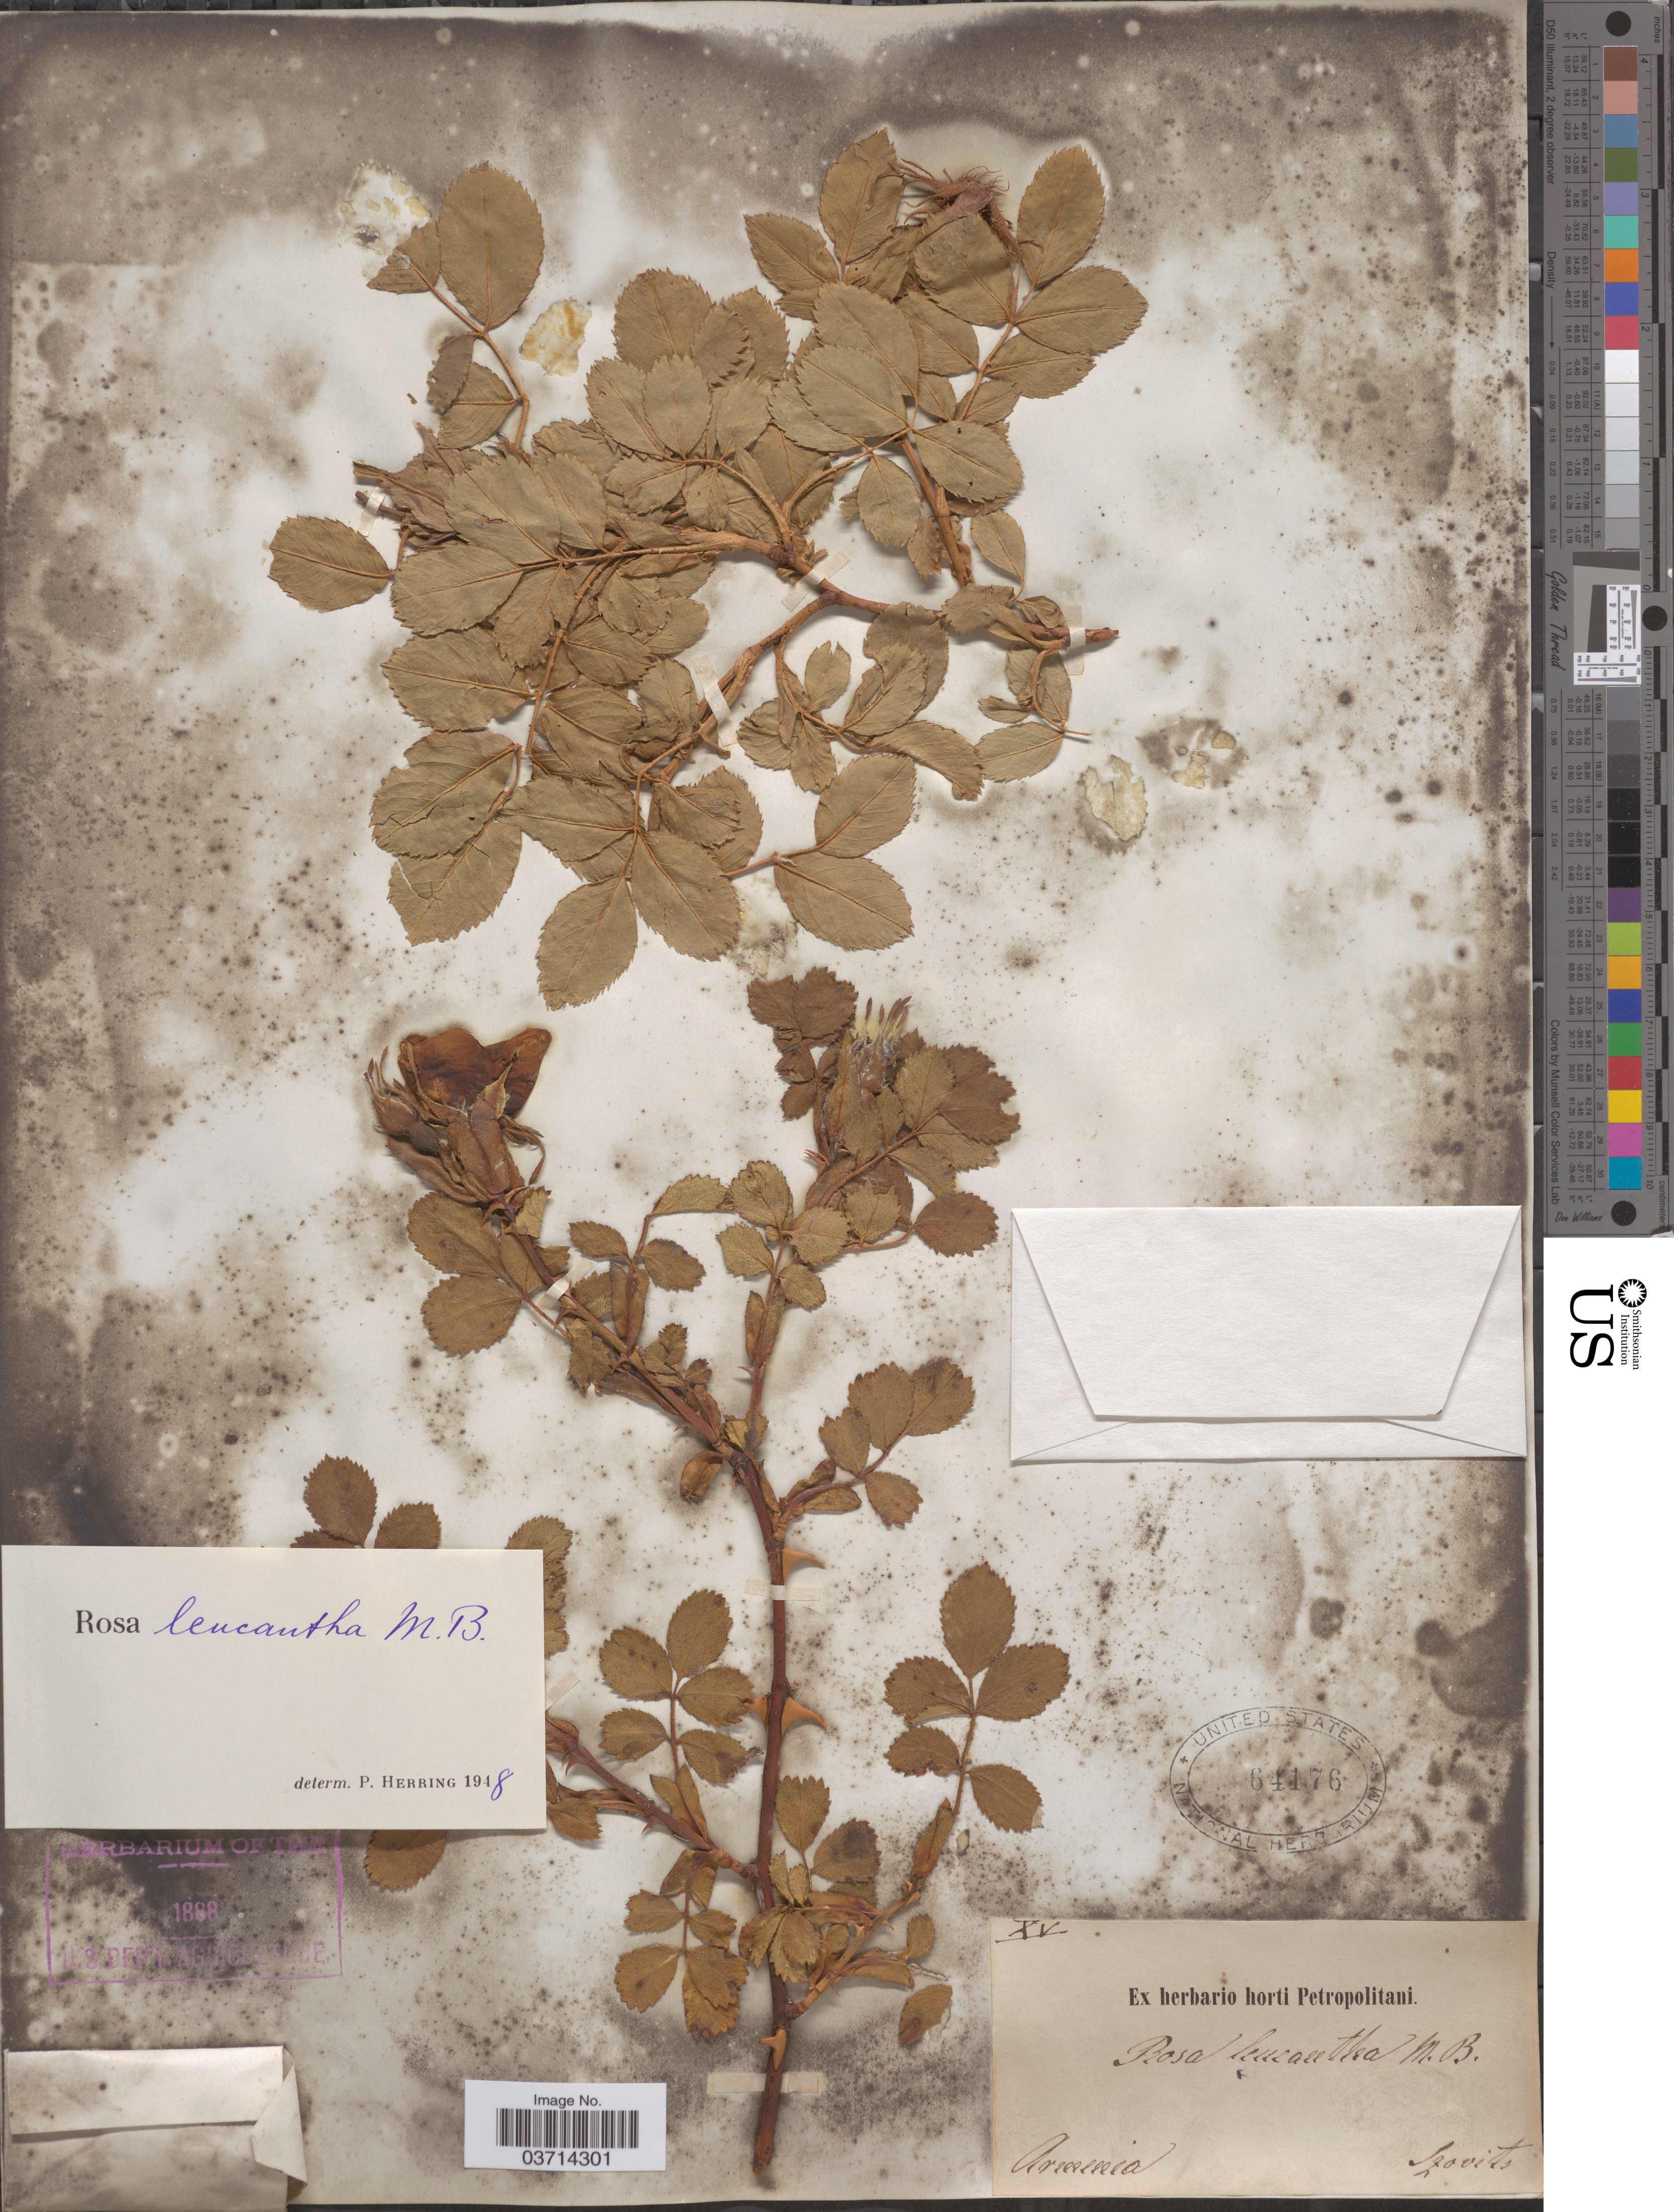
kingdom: Plantae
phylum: Tracheophyta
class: Magnoliopsida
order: Rosales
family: Rosaceae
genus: Rosa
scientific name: Rosa leucantha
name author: Loisel.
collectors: Szovits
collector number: XV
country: Armenia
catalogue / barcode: US 64176